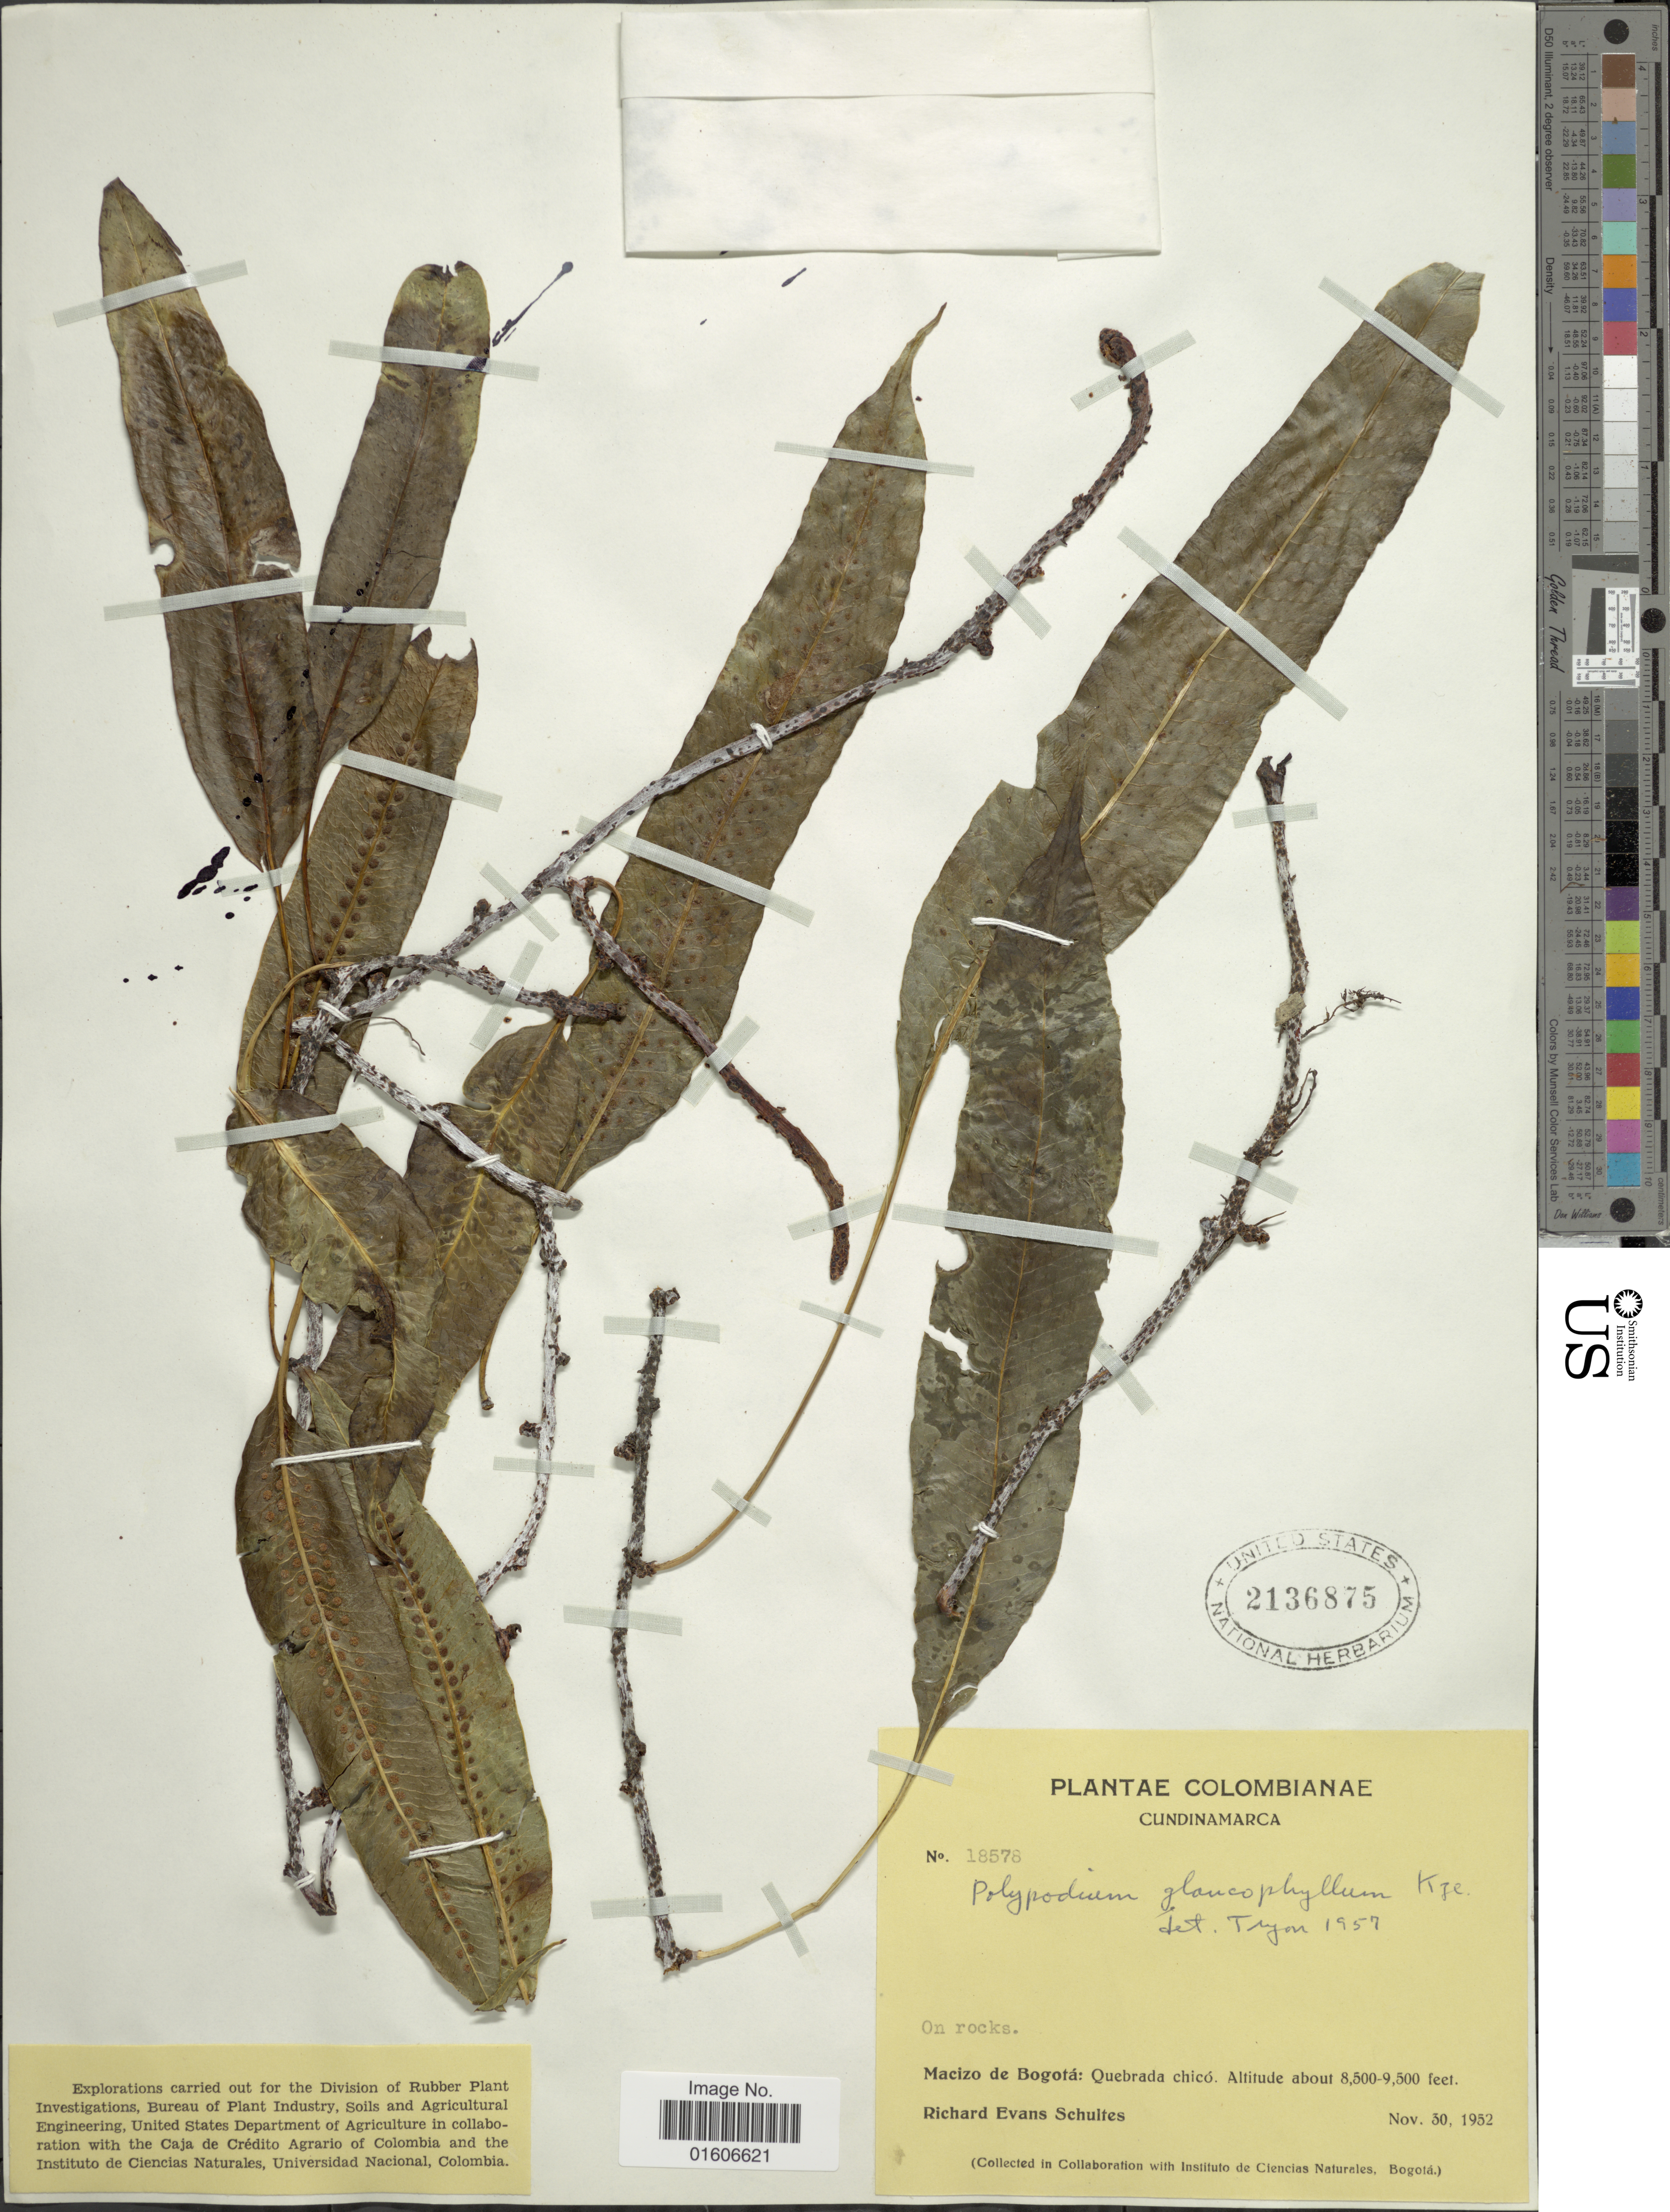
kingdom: Plantae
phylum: Tracheophyta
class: Polypodiopsida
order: Polypodiales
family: Polypodiaceae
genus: Serpocaulon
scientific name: Serpocaulon levigatum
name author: (Cav.) A.R. Sm.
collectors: R. E. Schultes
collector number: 18578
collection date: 1952-11-30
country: Colombia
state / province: Cundinamarca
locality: Cundinamarca. Macizo de Bogotá: Quebrada chicó.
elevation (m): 2591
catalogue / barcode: US 2136875